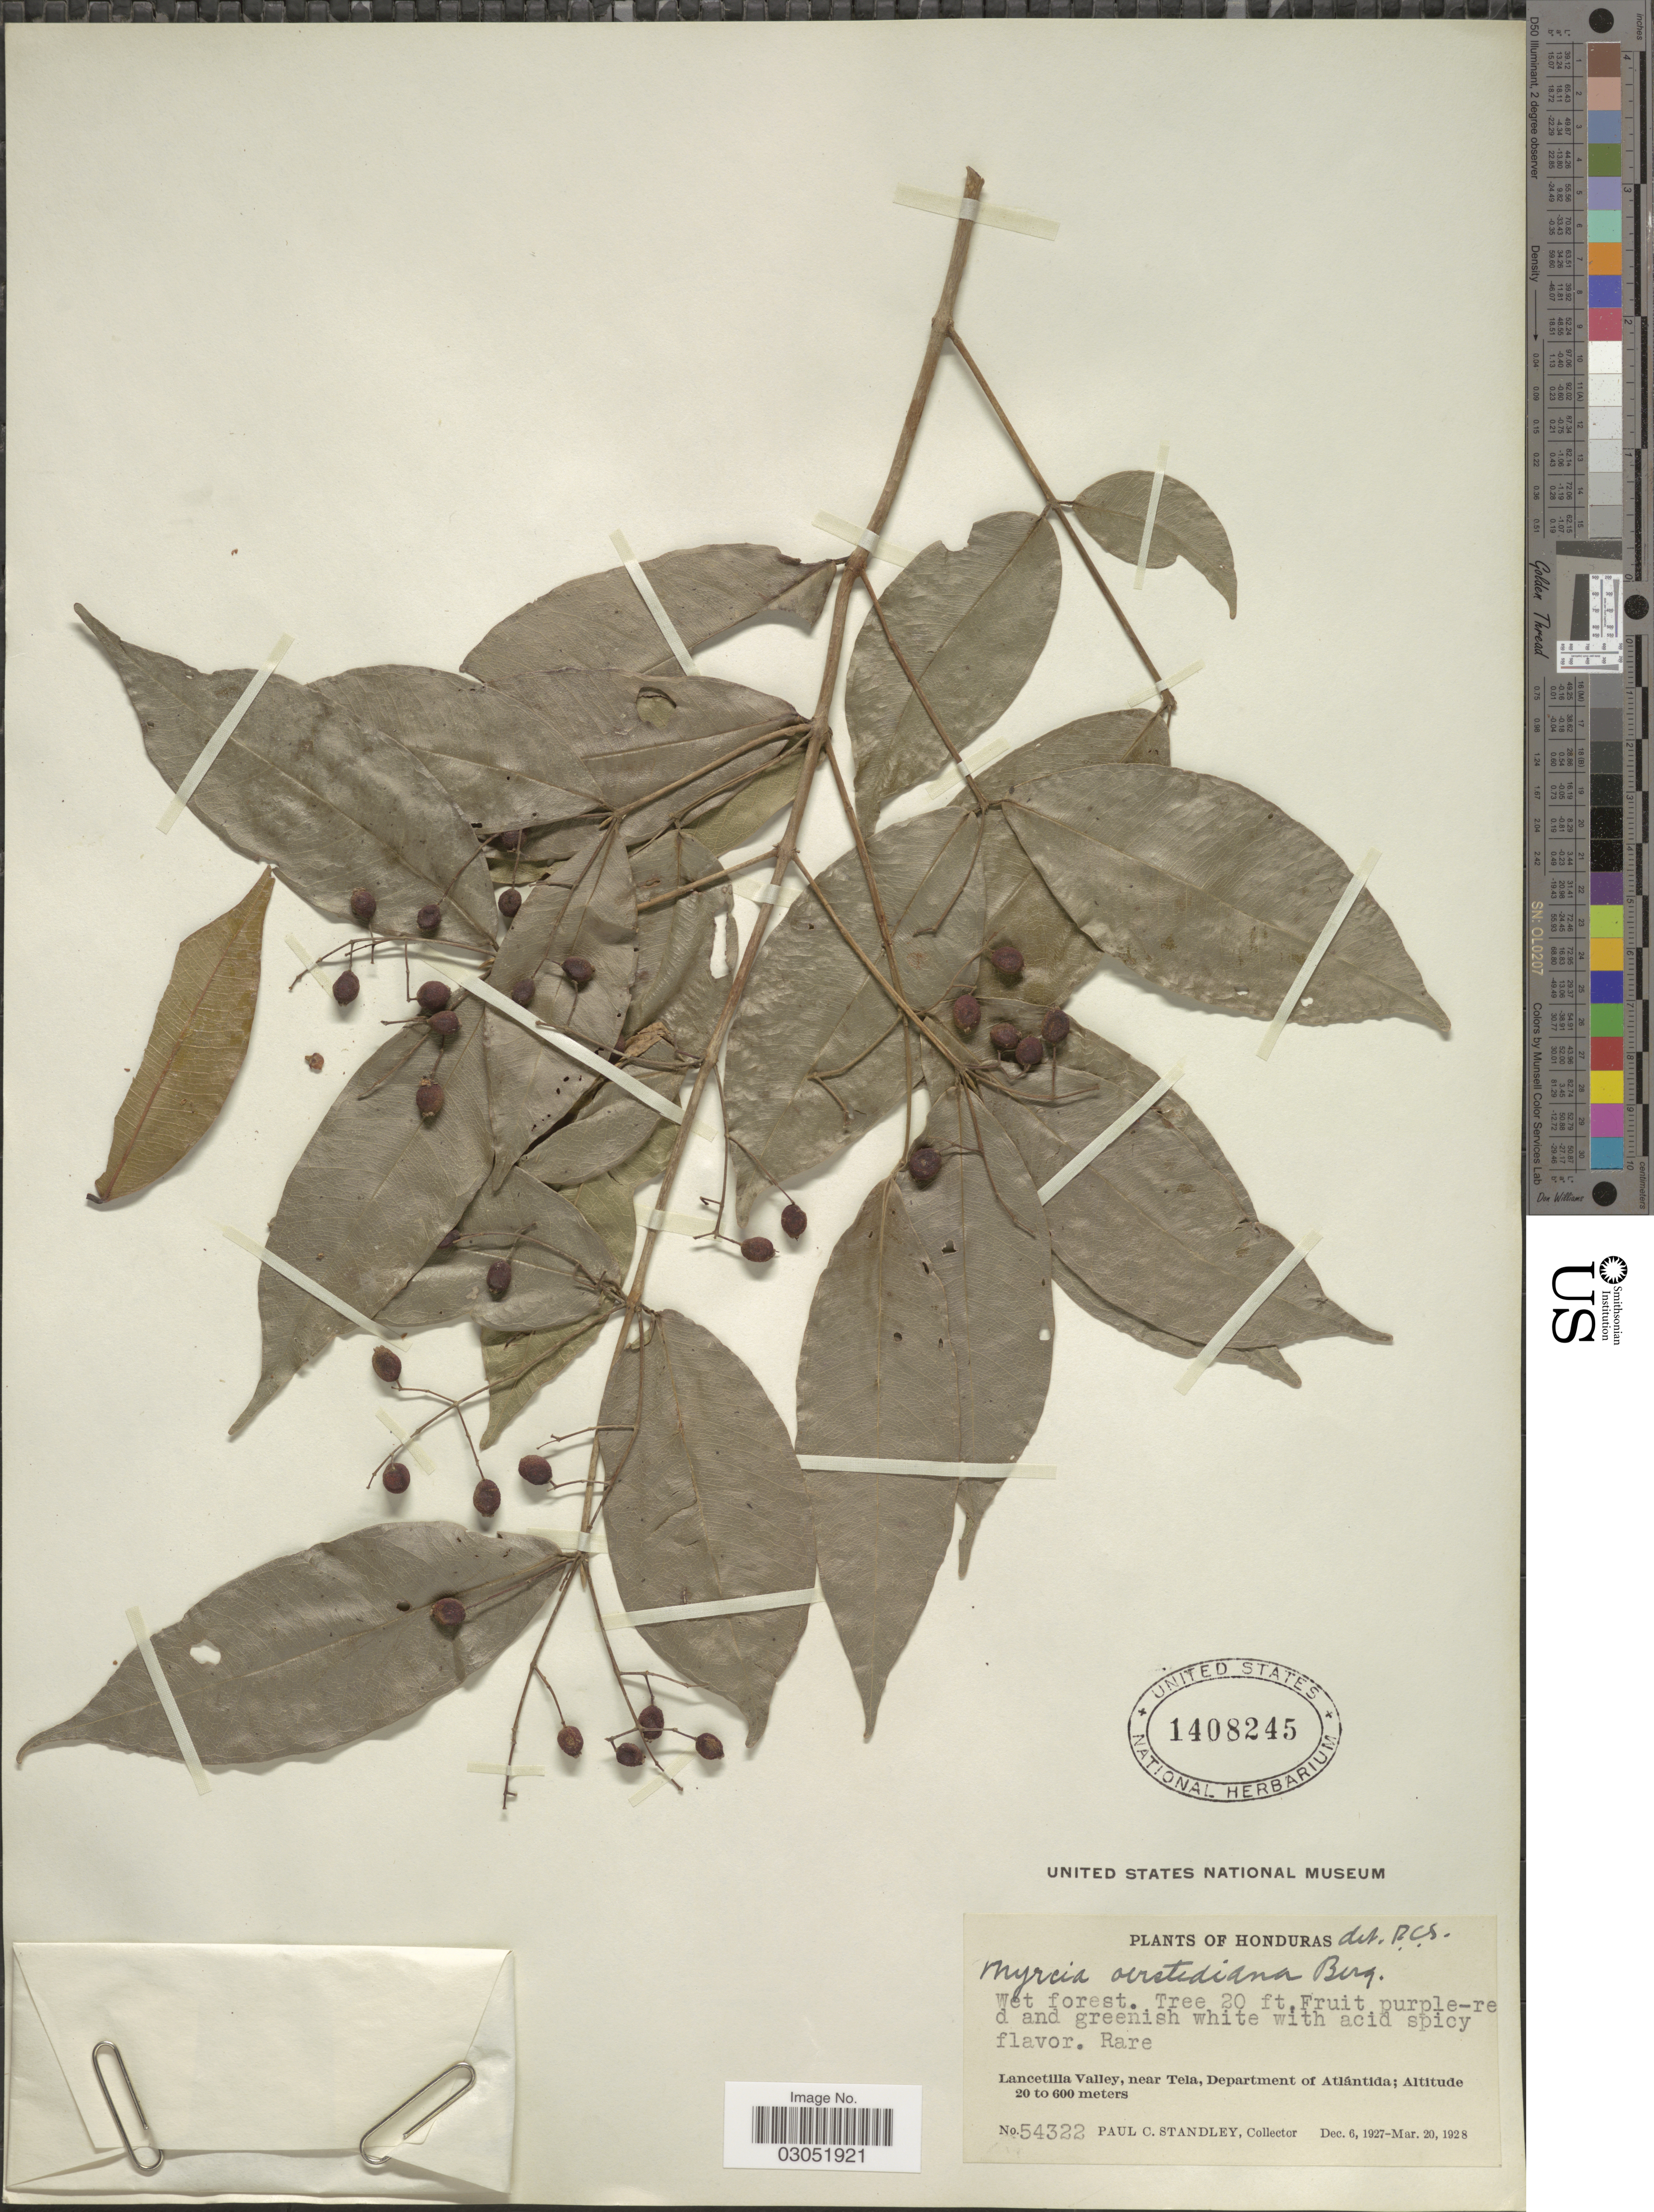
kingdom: Plantae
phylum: Tracheophyta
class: Magnoliopsida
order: Myrtales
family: Myrtaceae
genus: Myrcia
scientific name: Myrcia splendens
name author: (Sw.) DC.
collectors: P. C. Standley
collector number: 54322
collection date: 1927-12-06/1928-03-20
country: Honduras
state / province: Atlántida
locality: Lancetilla Valley, near Tela, Department of Atlántida.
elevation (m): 20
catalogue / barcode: US 1408245